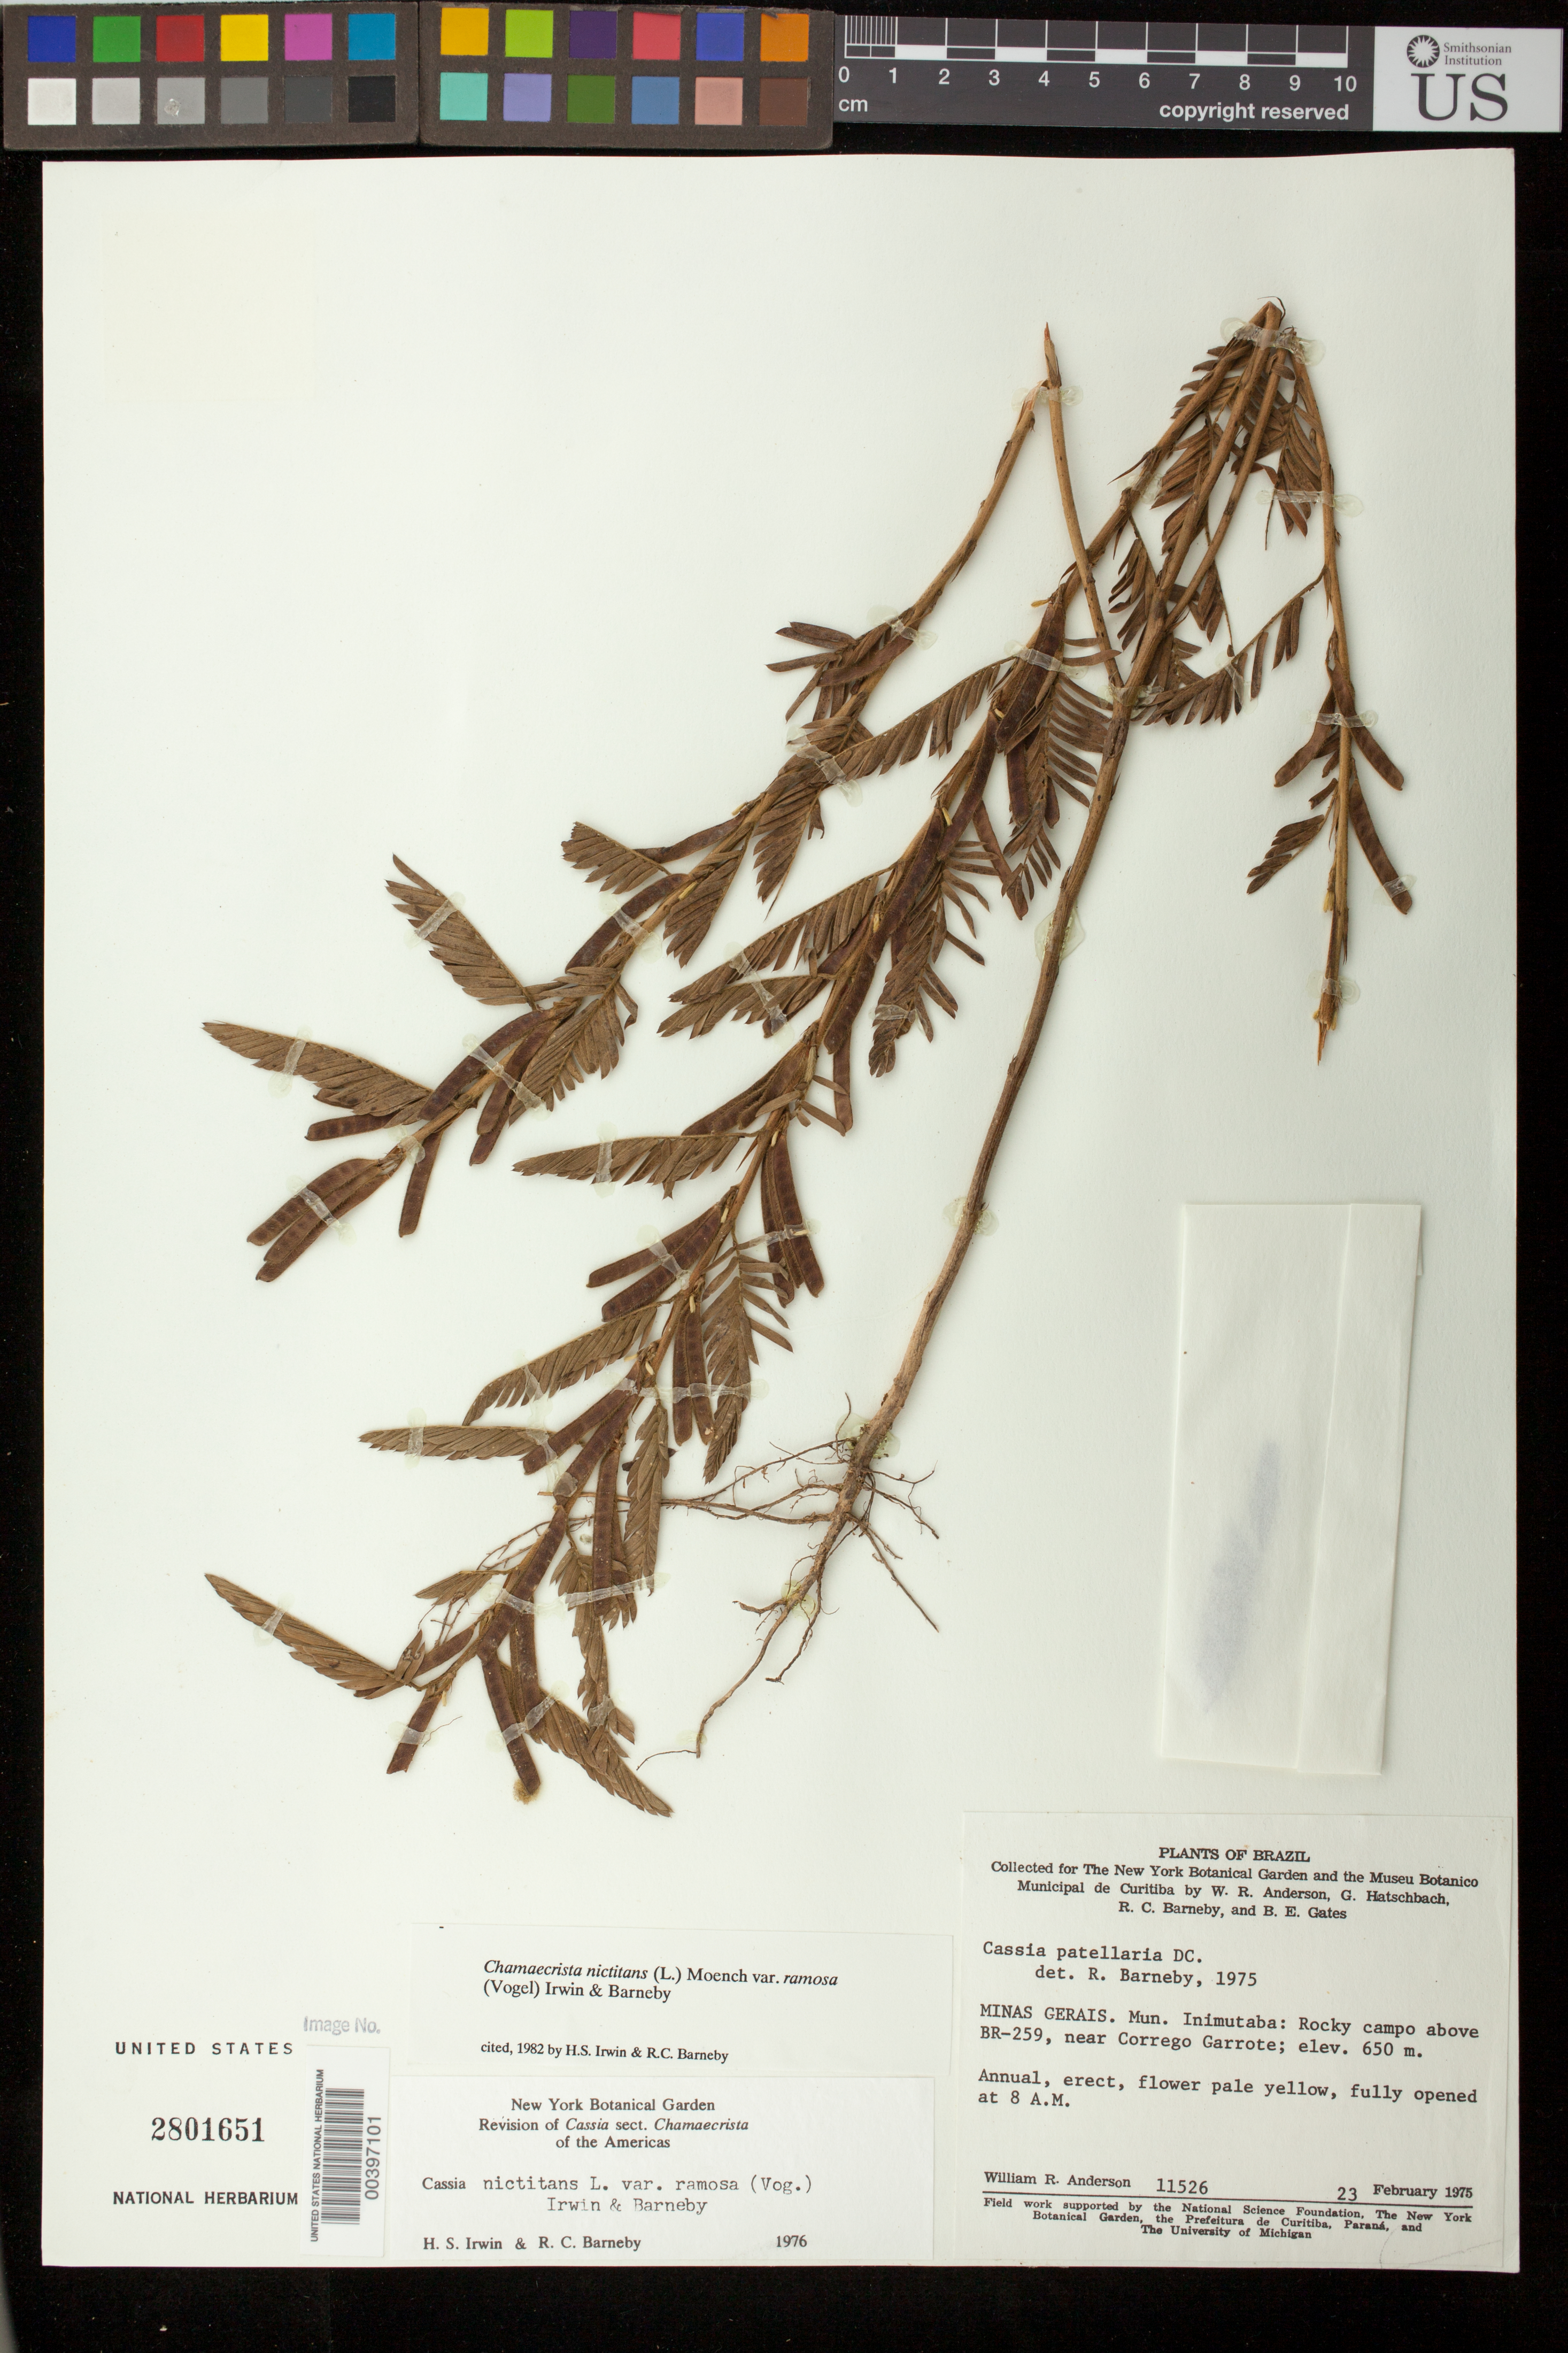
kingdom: Plantae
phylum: Tracheophyta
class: Magnoliopsida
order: Fabales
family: Fabaceae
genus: Chamaecrista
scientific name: Chamaecrista nictitans var. ramosa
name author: (Vogel) H.S. Irwin & Barneby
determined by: Irwin, Howard S.; Barneby, R. C.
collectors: W. R. Anderson, G. Hatschbach, R. C. Barneby & B. Gates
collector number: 11526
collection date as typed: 23 Feb 1975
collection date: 1975-02-23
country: Brazil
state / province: Minas Gerais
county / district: Inimutaba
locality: Above BR-259, near Corrego Garrote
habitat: Rocky campo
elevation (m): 650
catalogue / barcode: US 2801651